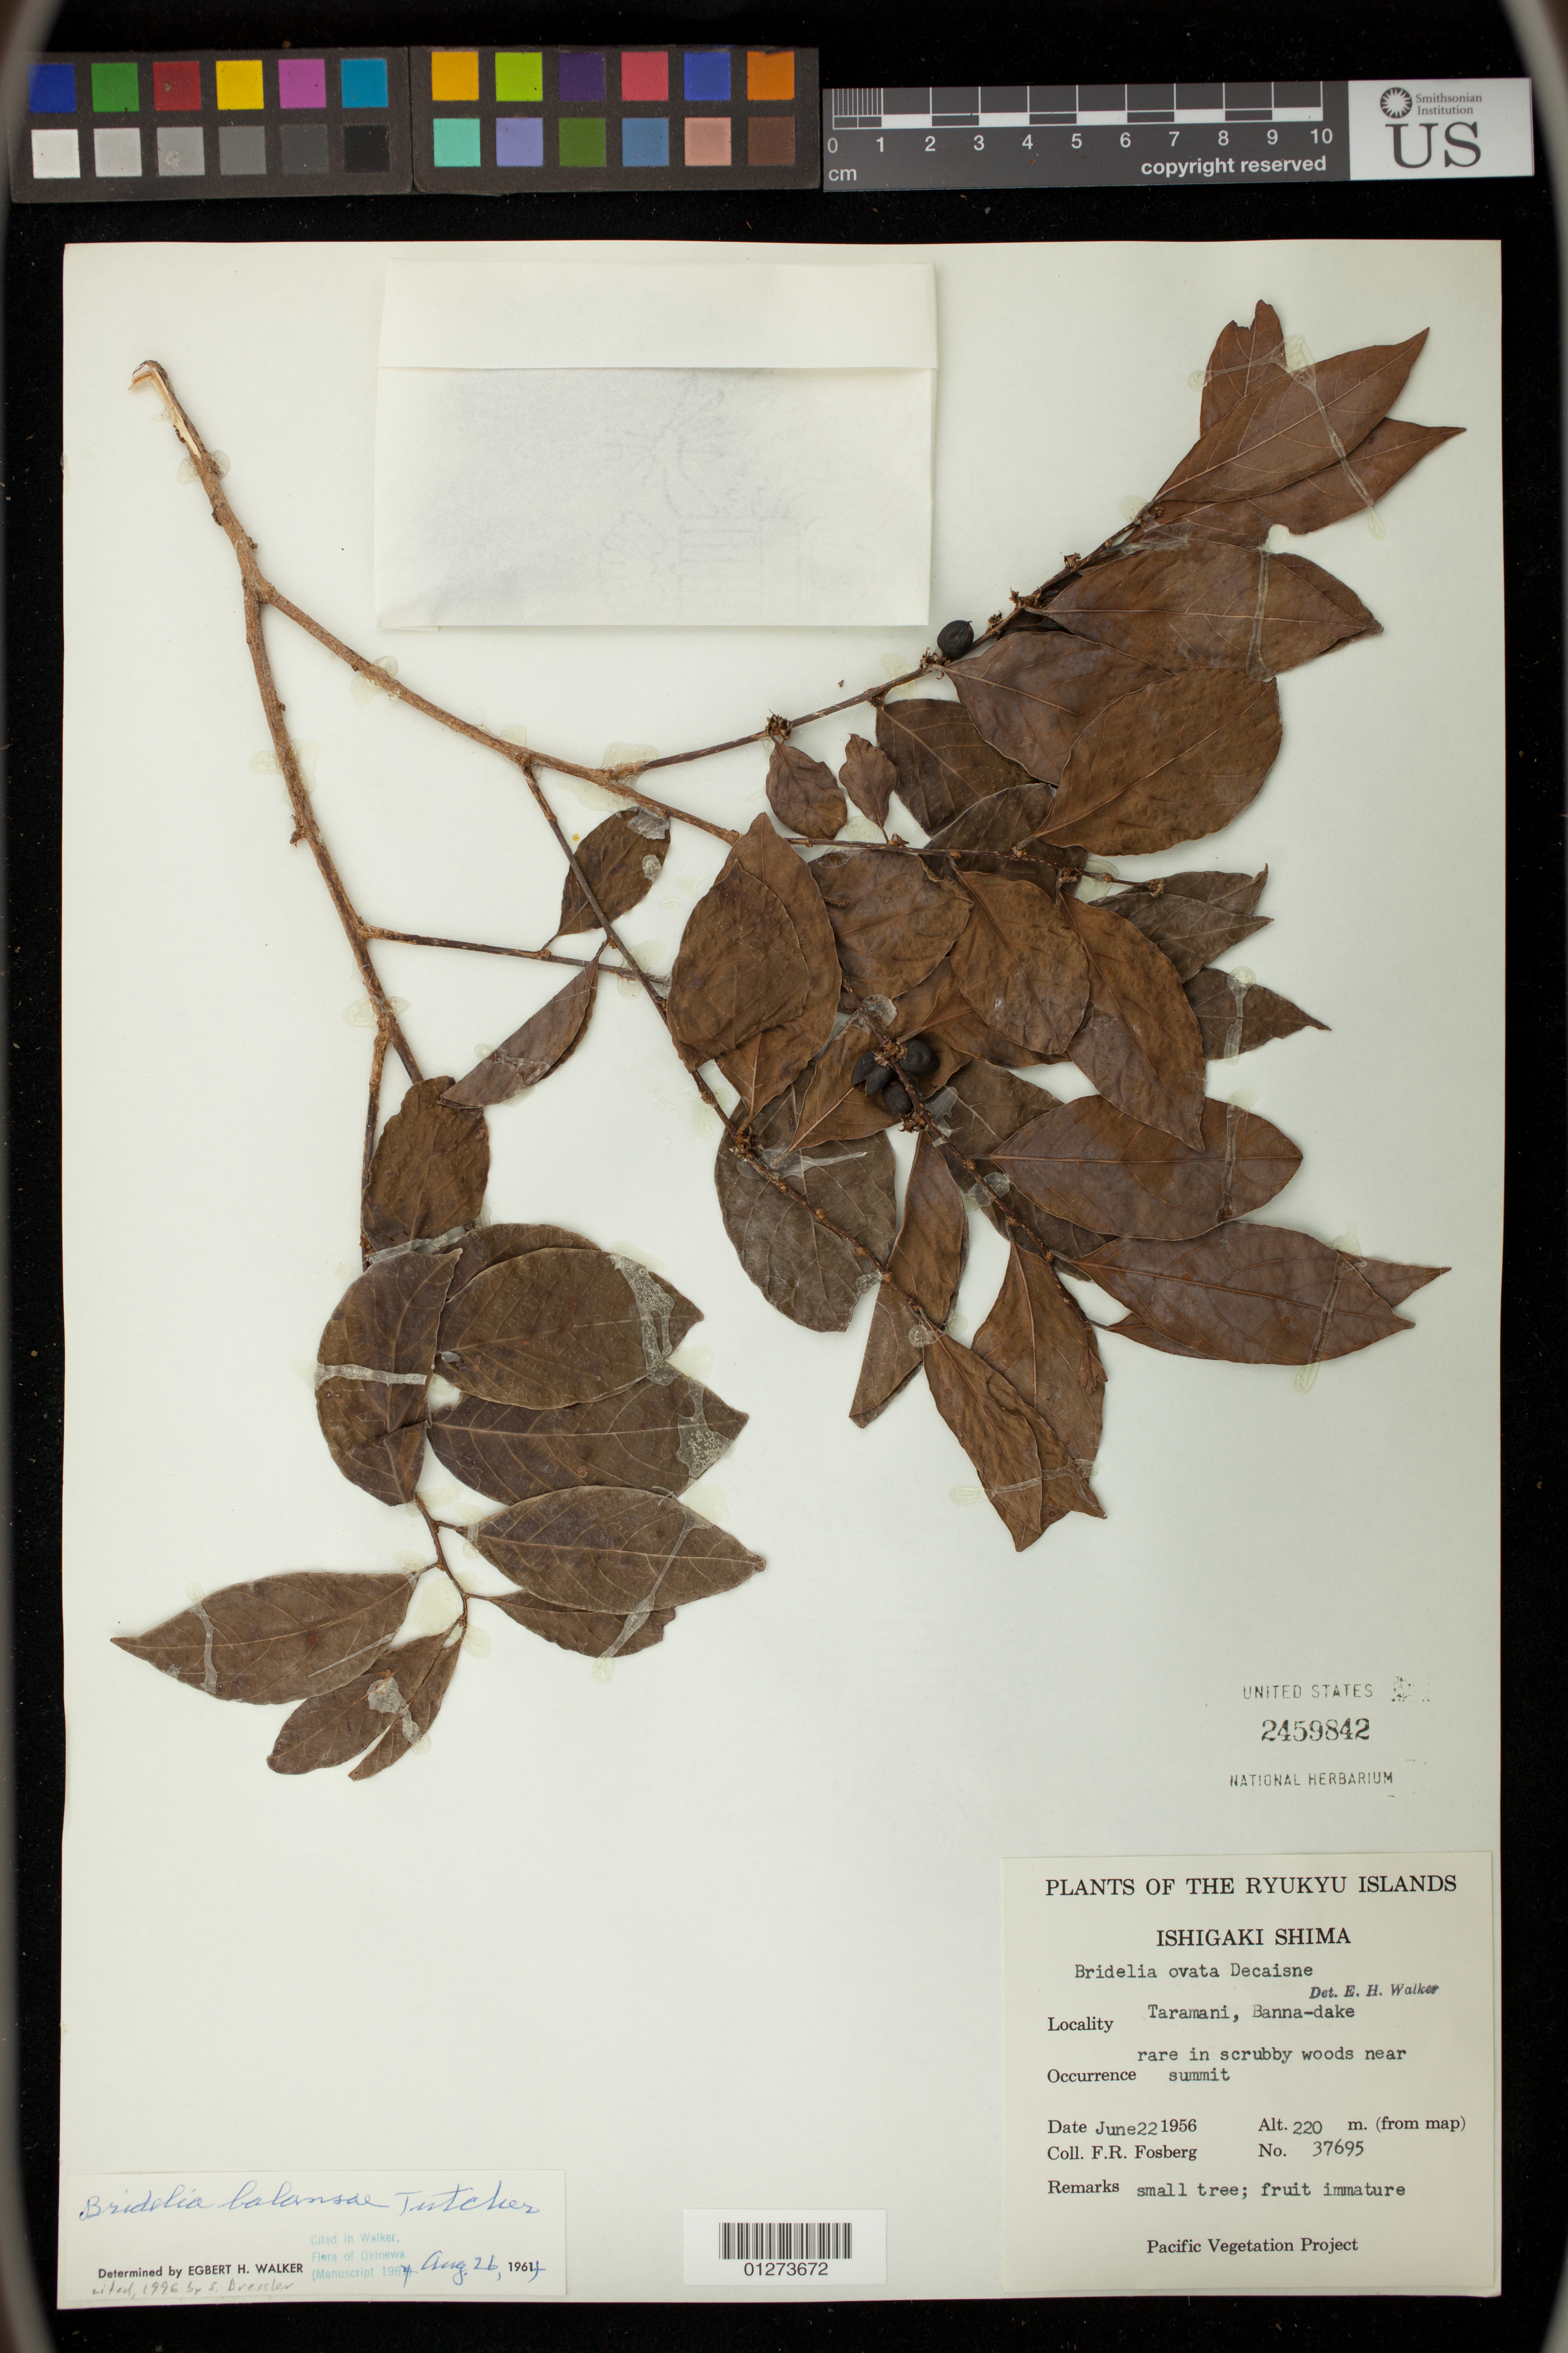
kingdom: Plantae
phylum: Tracheophyta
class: Magnoliopsida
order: Malpighiales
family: Phyllanthaceae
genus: Bridelia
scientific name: Bridelia balansae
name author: Tutcher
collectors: F. R. Fosberg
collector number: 37695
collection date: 1956-06-22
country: Japan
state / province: Okinawa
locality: Ryukyu Islands,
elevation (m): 220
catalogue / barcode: US 2459842